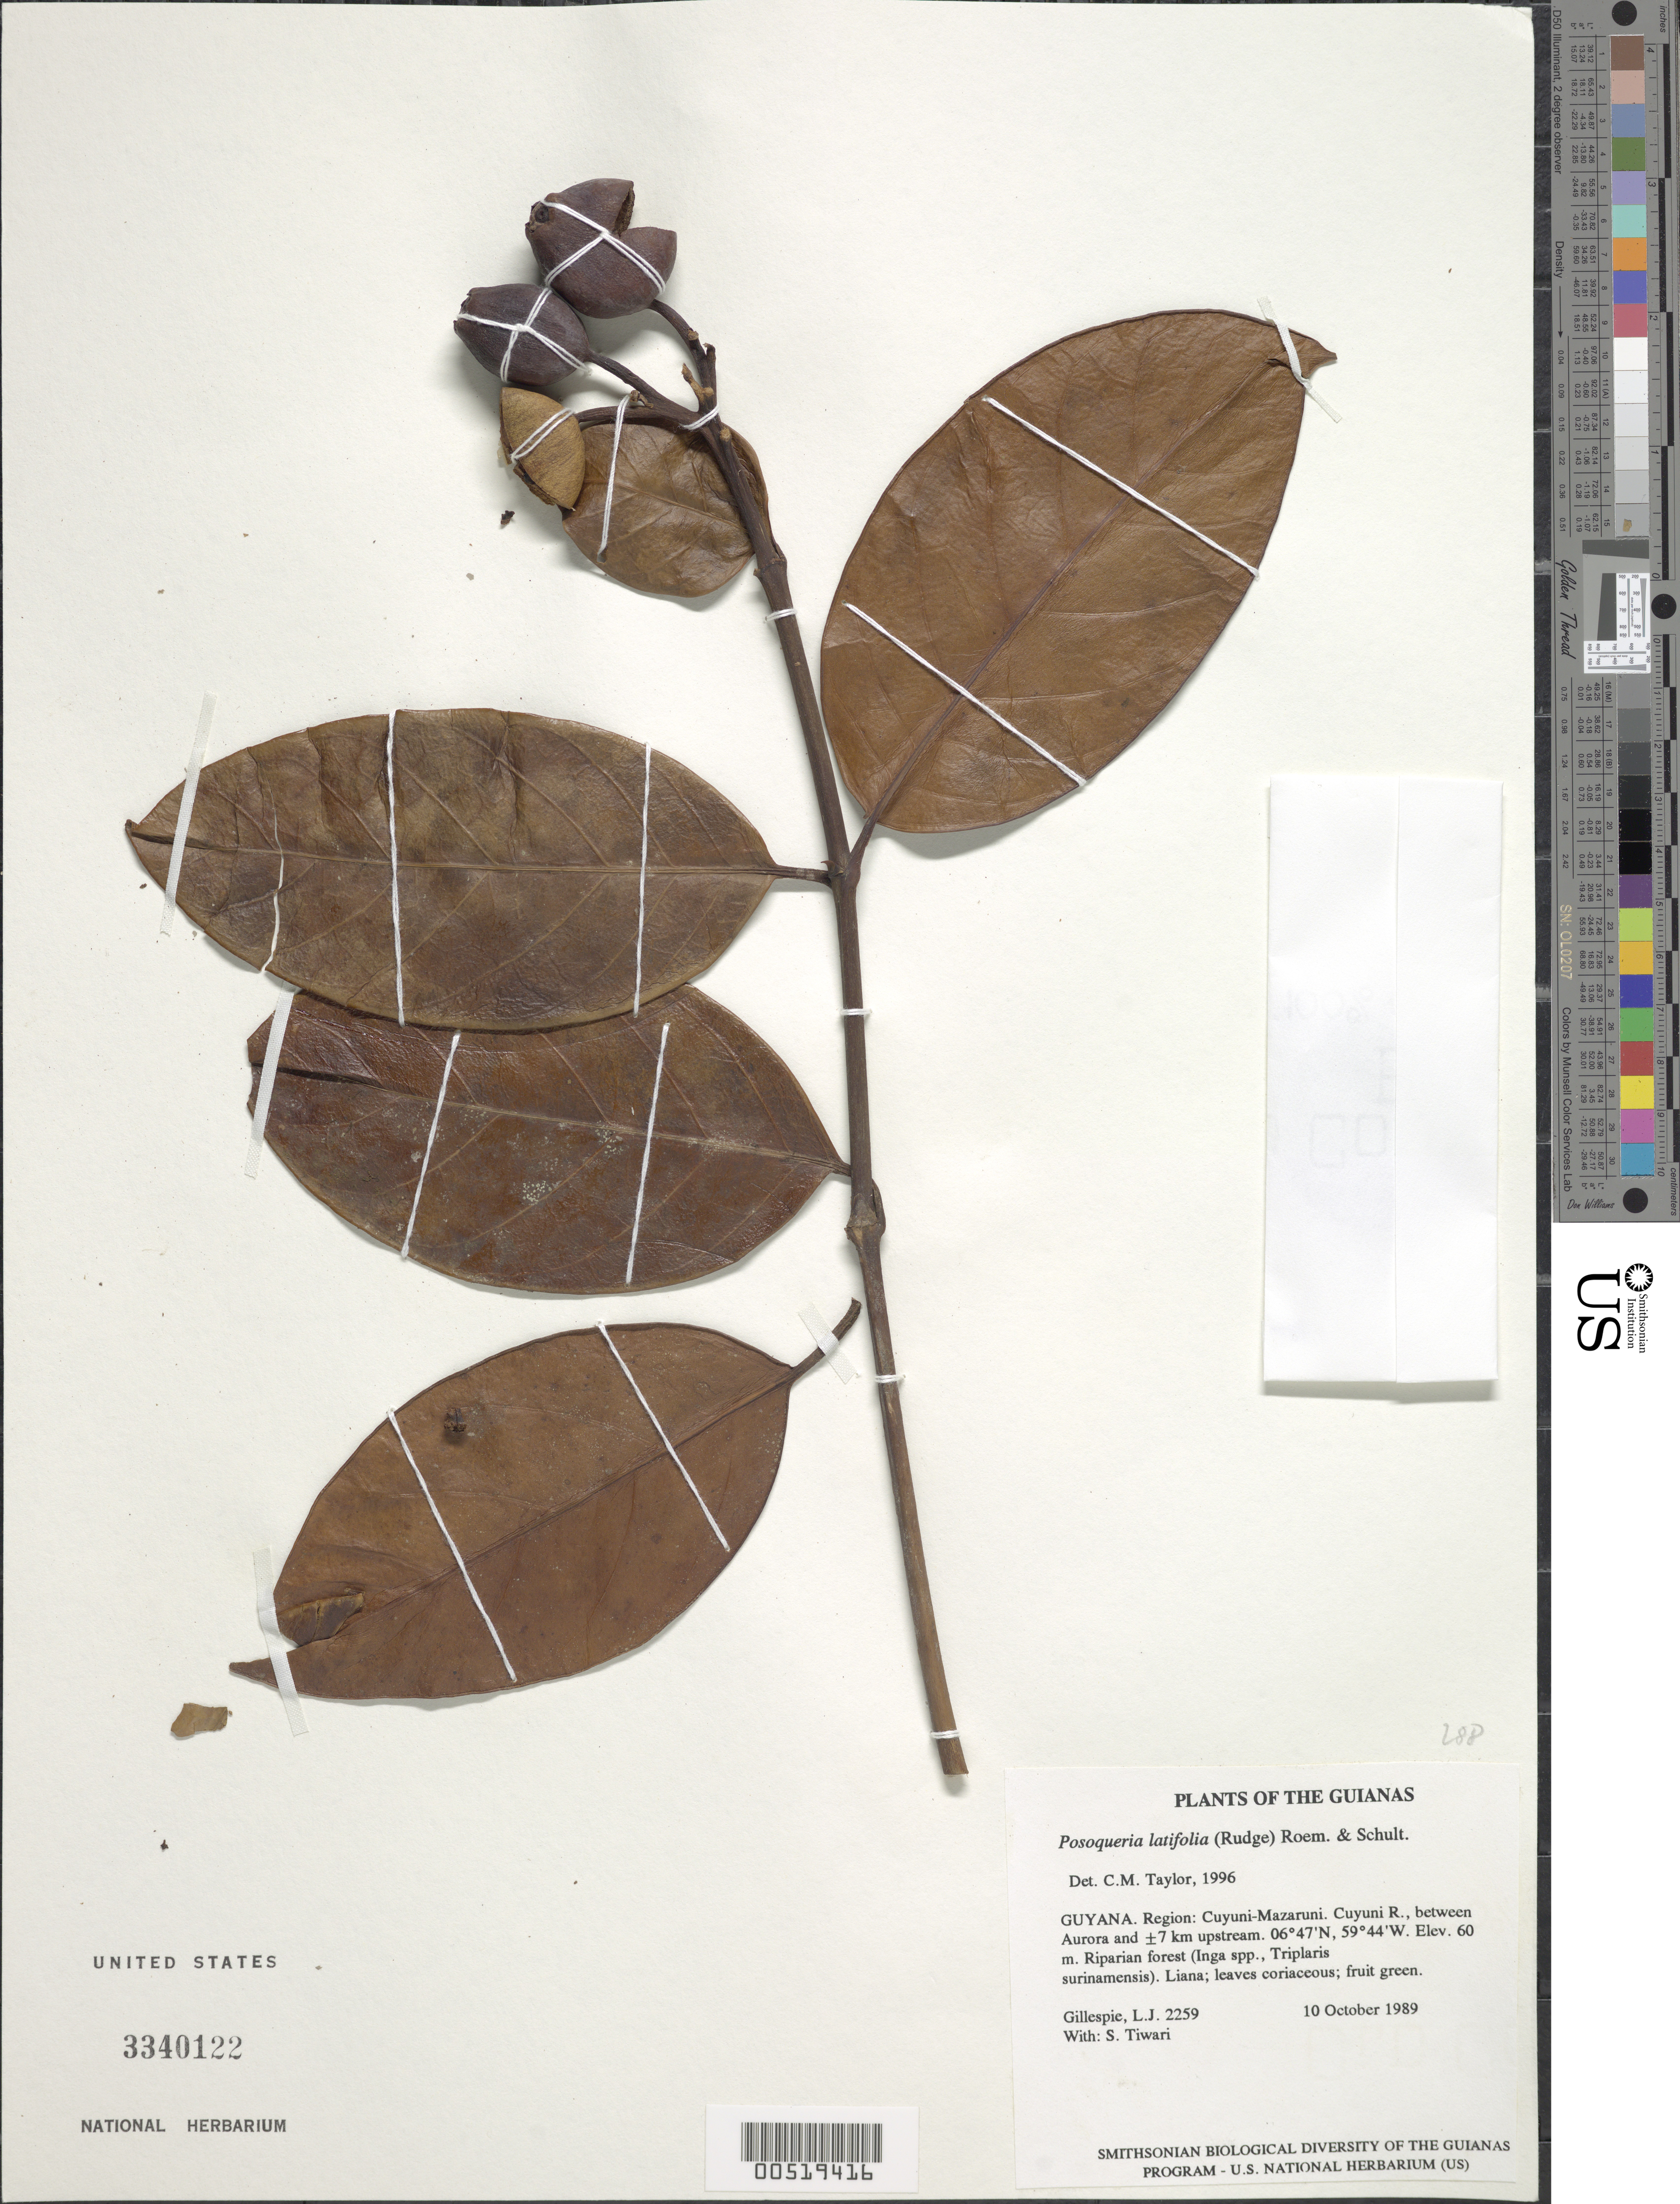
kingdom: Plantae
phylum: Tracheophyta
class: Magnoliopsida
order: Gentianales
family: Rubiaceae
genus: Posoqueria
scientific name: Posoqueria latifolia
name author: (Rudge) Roem. & Schult.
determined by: Taylor, Charlotte M.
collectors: L. J. Gillespie & S. Tiwari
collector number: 2259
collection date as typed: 10 October 1989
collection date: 1989-10-10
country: Guyana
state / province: Cuyuni-Mazaruni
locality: Cuyuni R., between Aurora and ±7 km upstream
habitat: Riparian forest (Inga spp., Triplaris surinamensis)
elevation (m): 60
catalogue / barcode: US 3340122